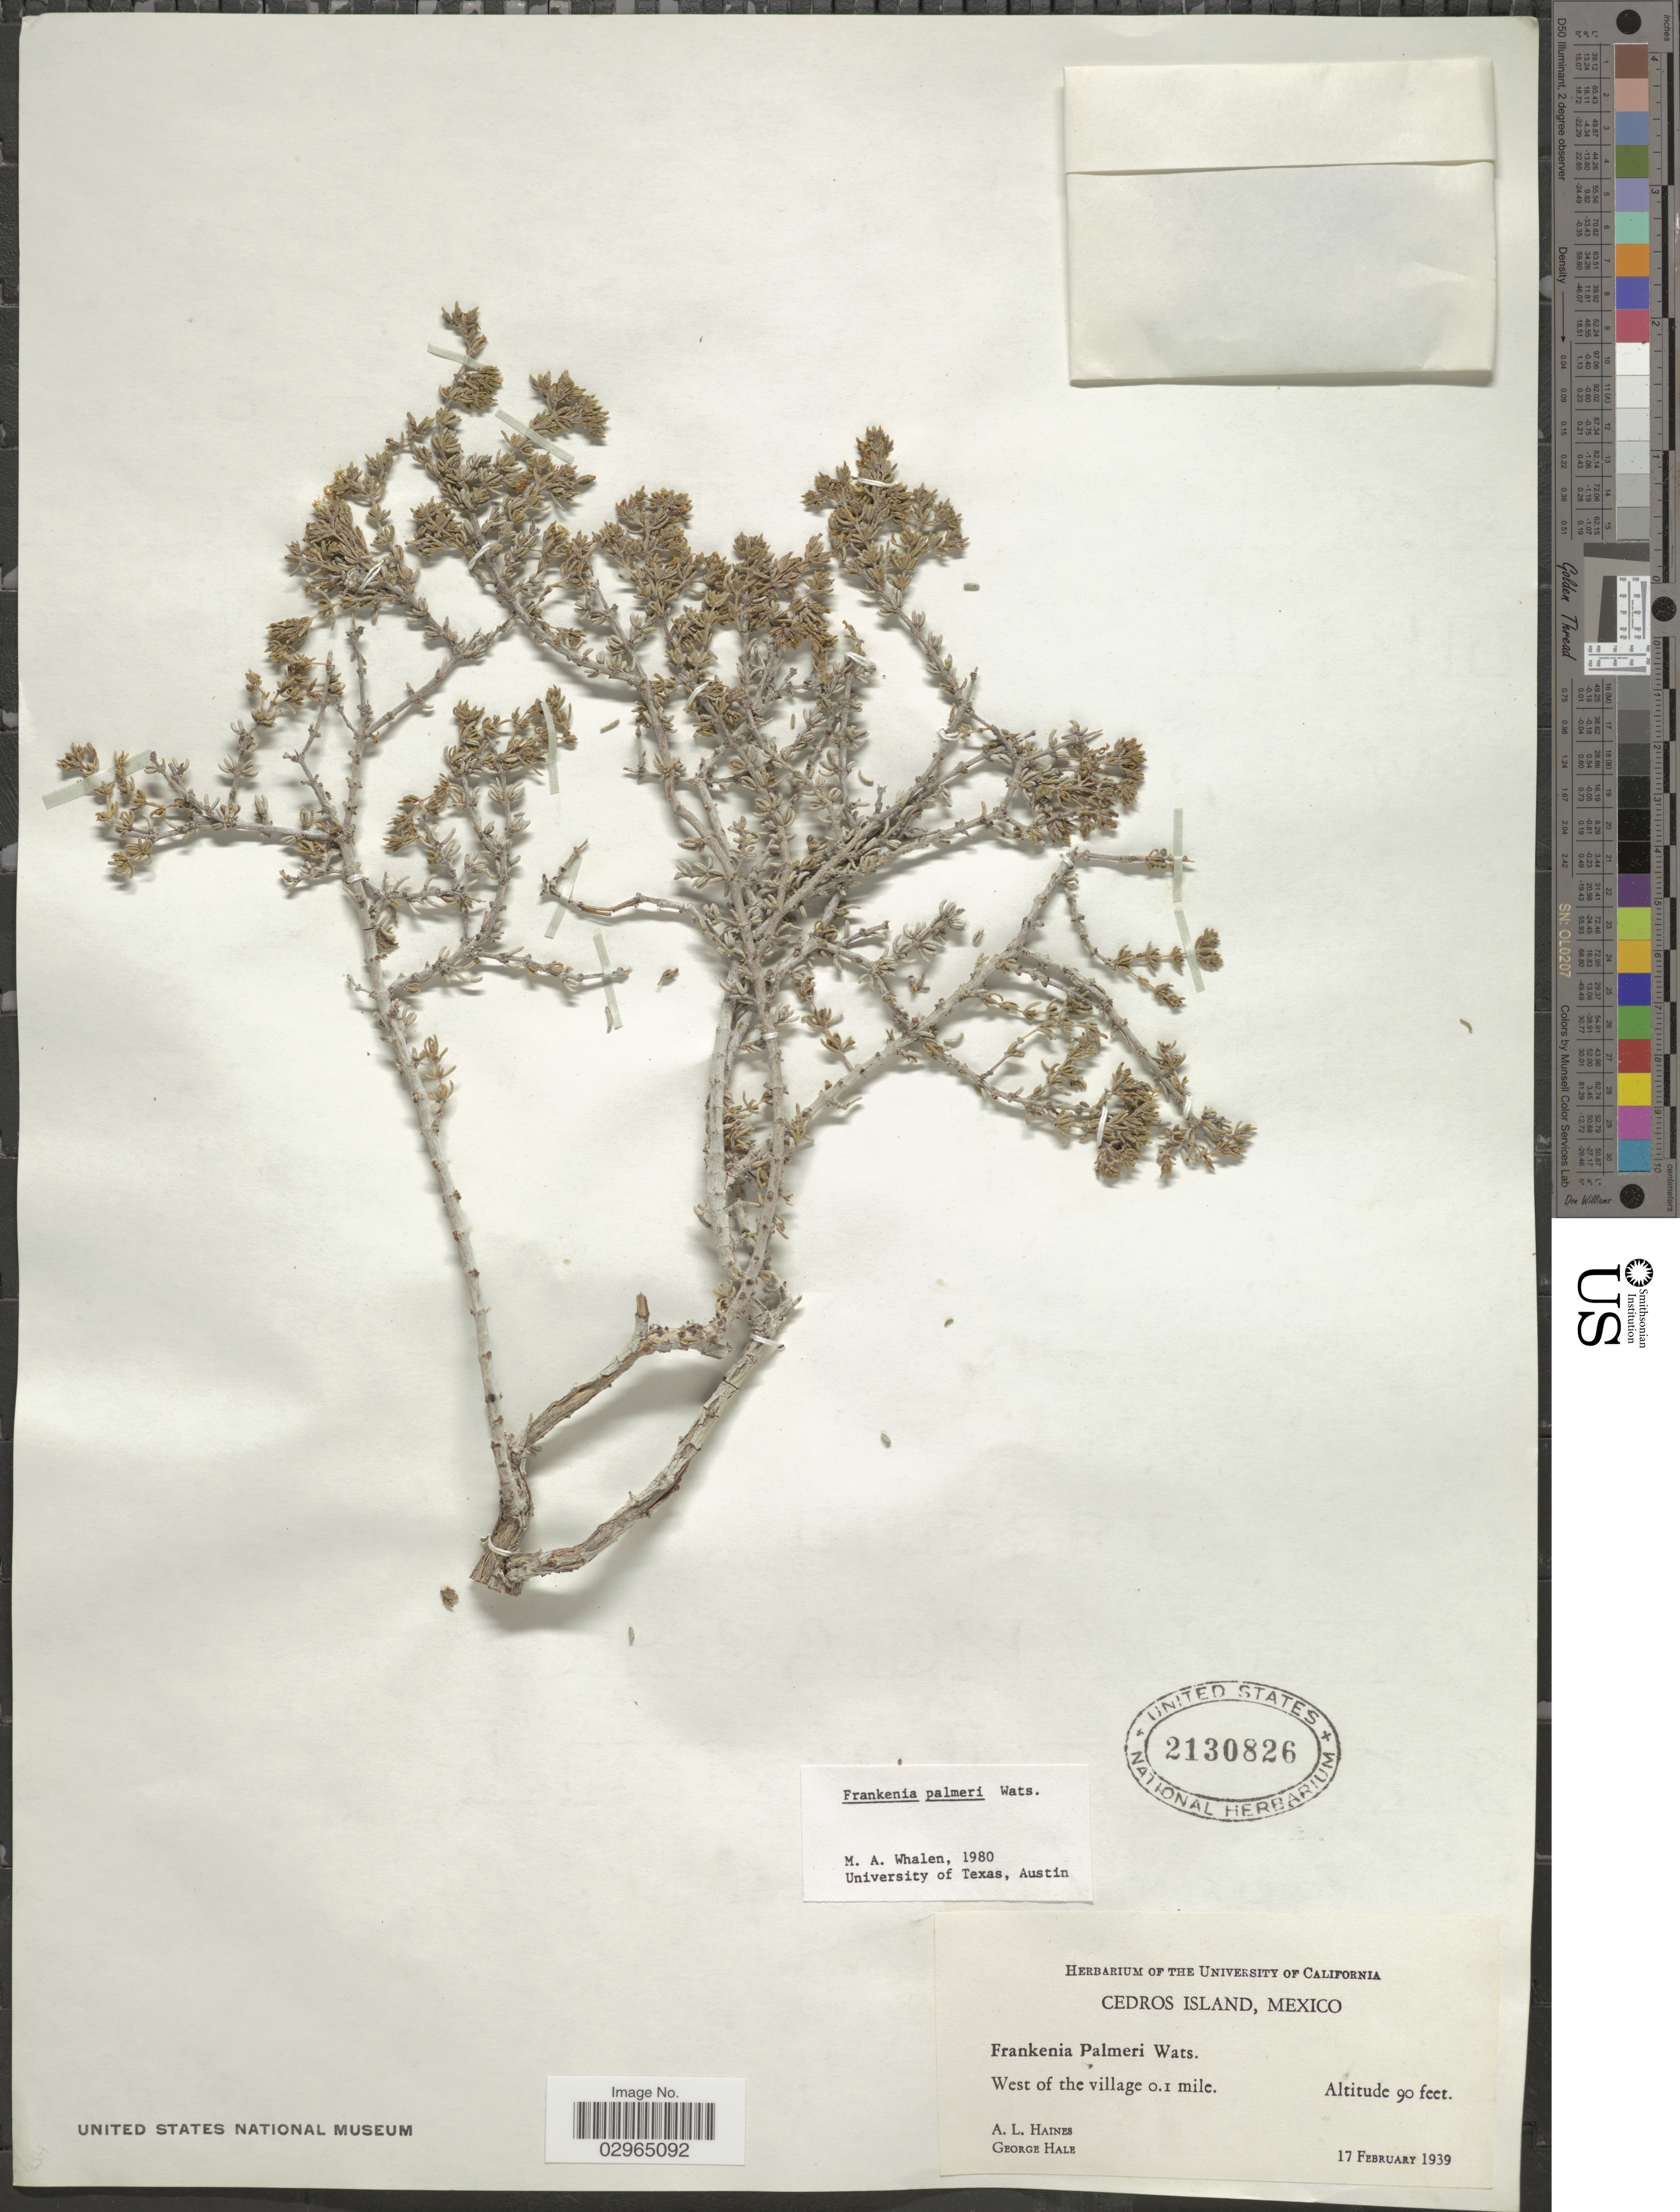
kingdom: Plantae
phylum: Tracheophyta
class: Magnoliopsida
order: Caryophyllales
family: Frankeniaceae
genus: Frankenia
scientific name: Frankenia palmeri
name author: S. Watson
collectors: A. L. Haines & G. Hale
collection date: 1939-02-17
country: Mexico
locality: Cedros Island. West of the village 0.1 mile.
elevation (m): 27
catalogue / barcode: US 2130826